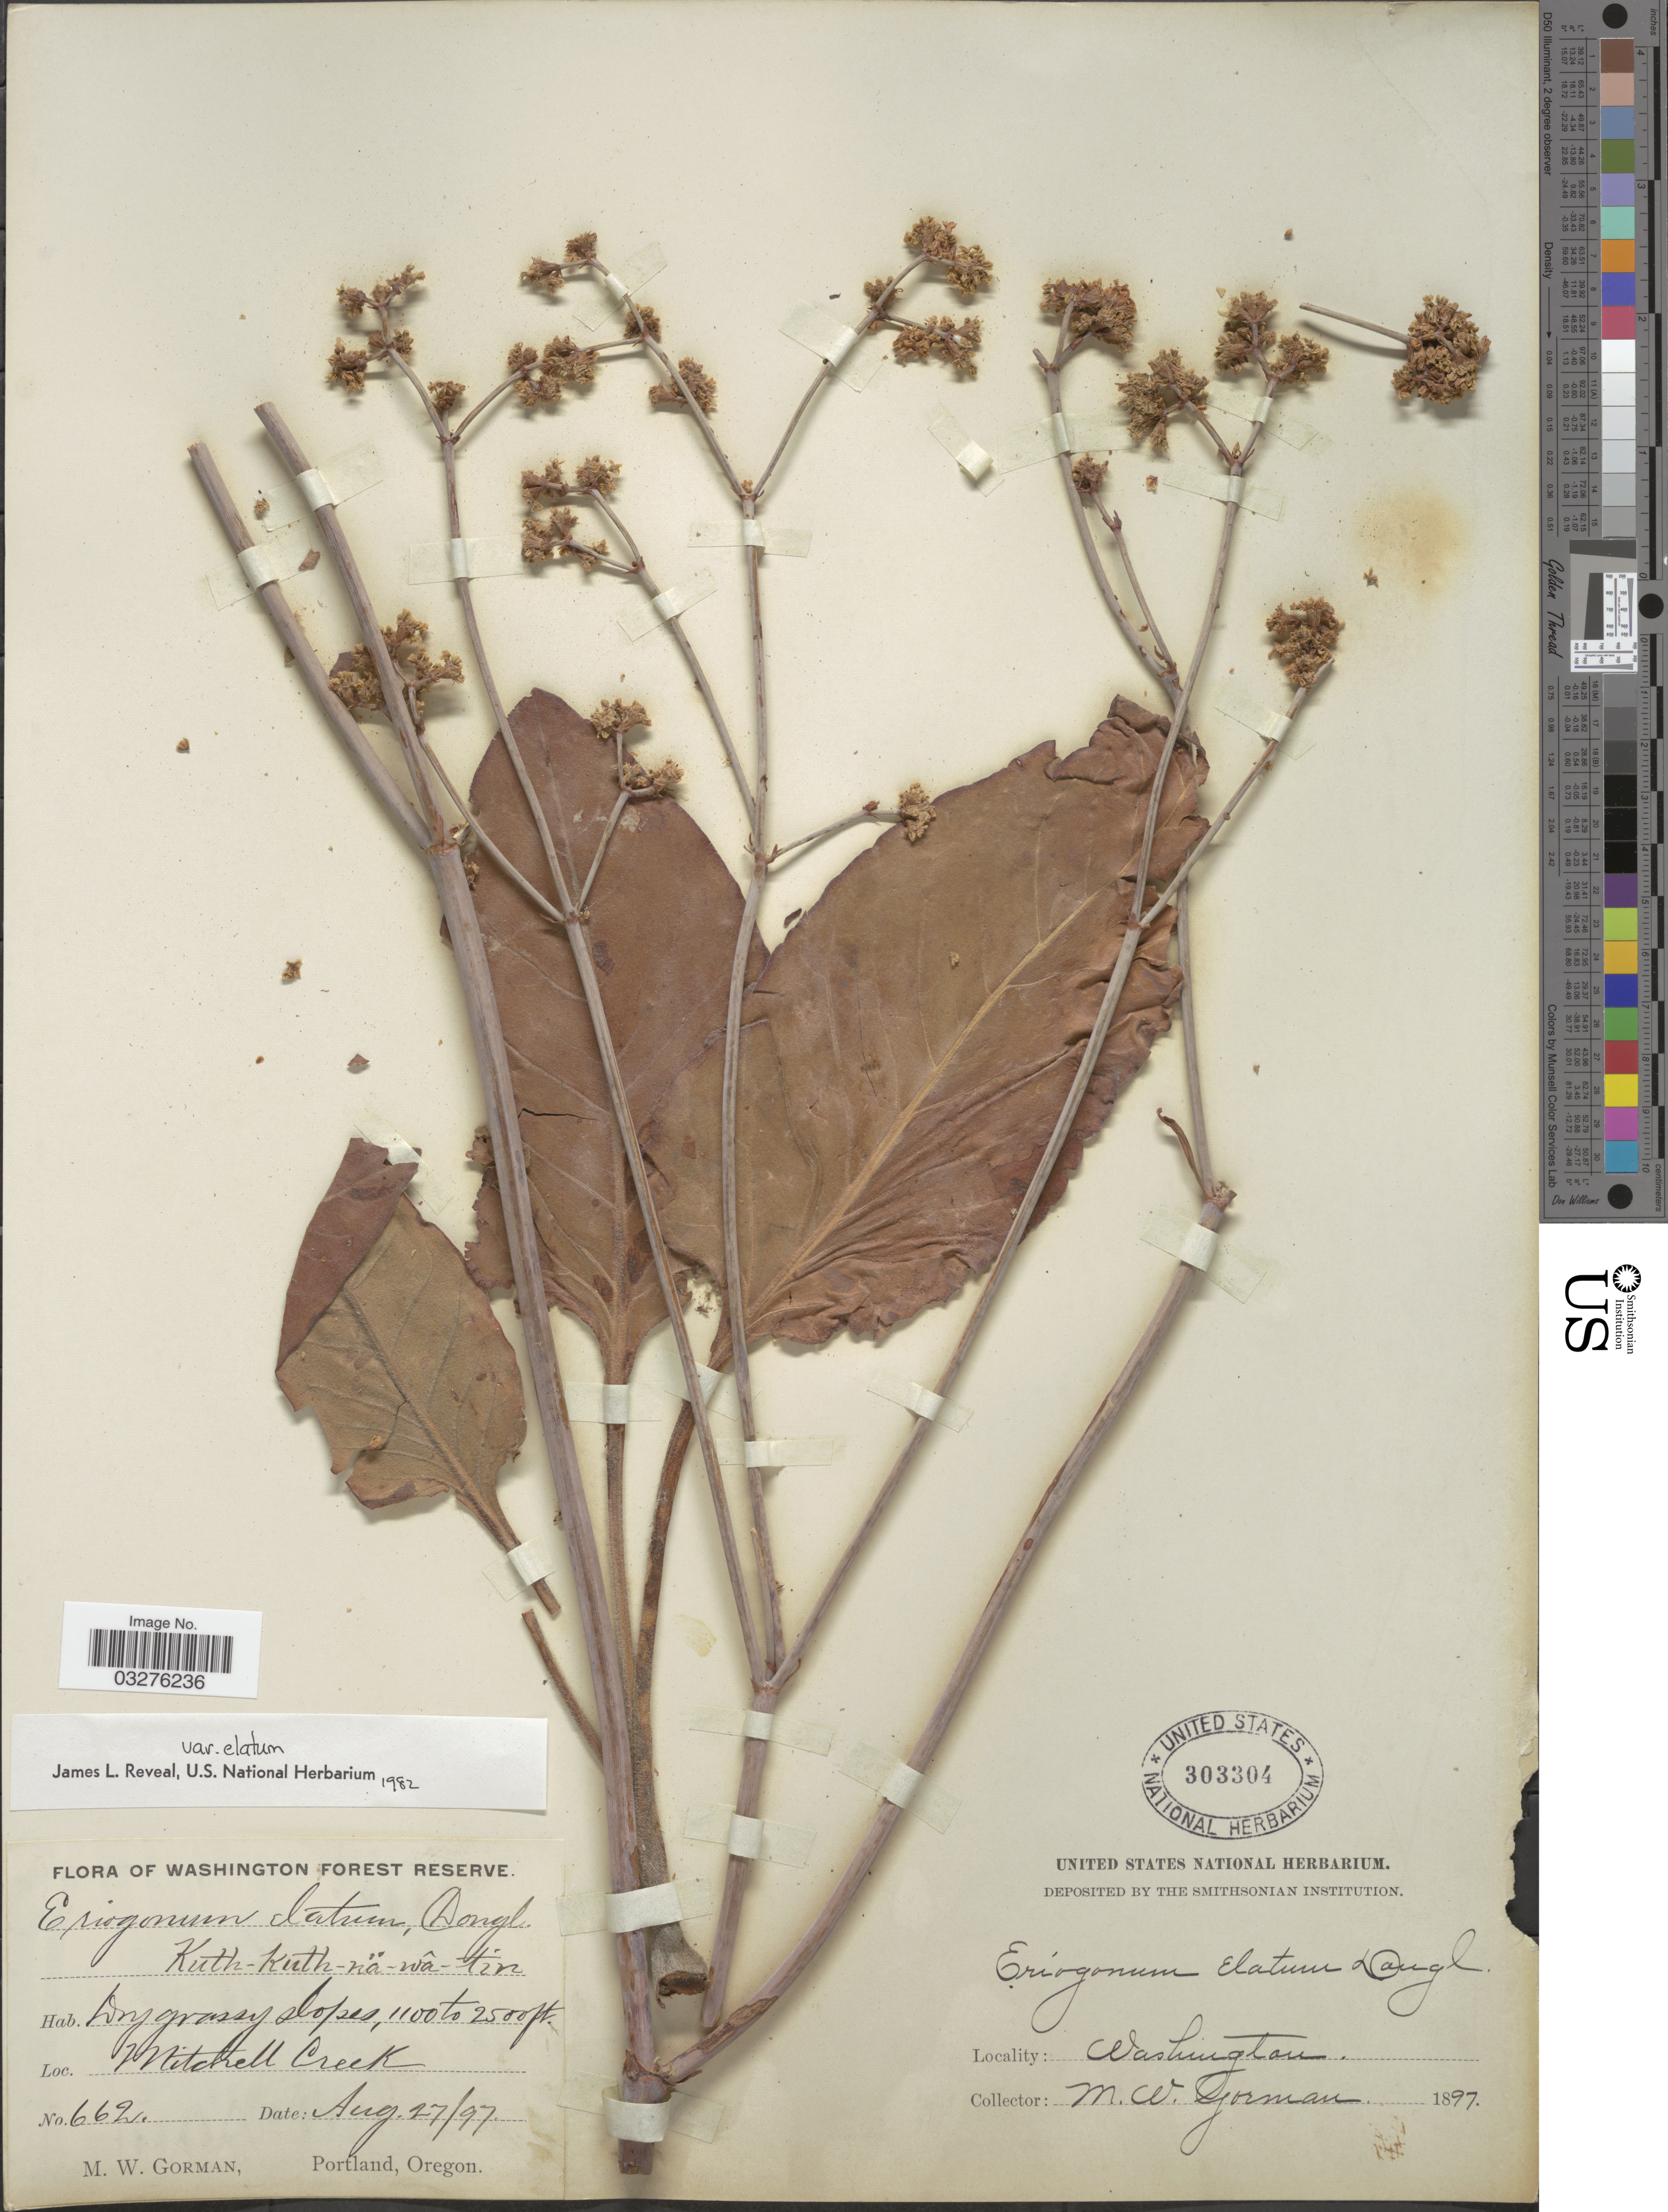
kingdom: Plantae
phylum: Tracheophyta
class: Magnoliopsida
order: Caryophyllales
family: Polygonaceae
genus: Eriogonum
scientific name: Eriogonum elatum var. elatum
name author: Douglas ex Benth.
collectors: M. W. Gorman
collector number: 662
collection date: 1897-08-27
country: United States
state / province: Washington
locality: Washington Forest Reserve. Dry grassy slope, Mitchell Creek.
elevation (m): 335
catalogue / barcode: US 303304